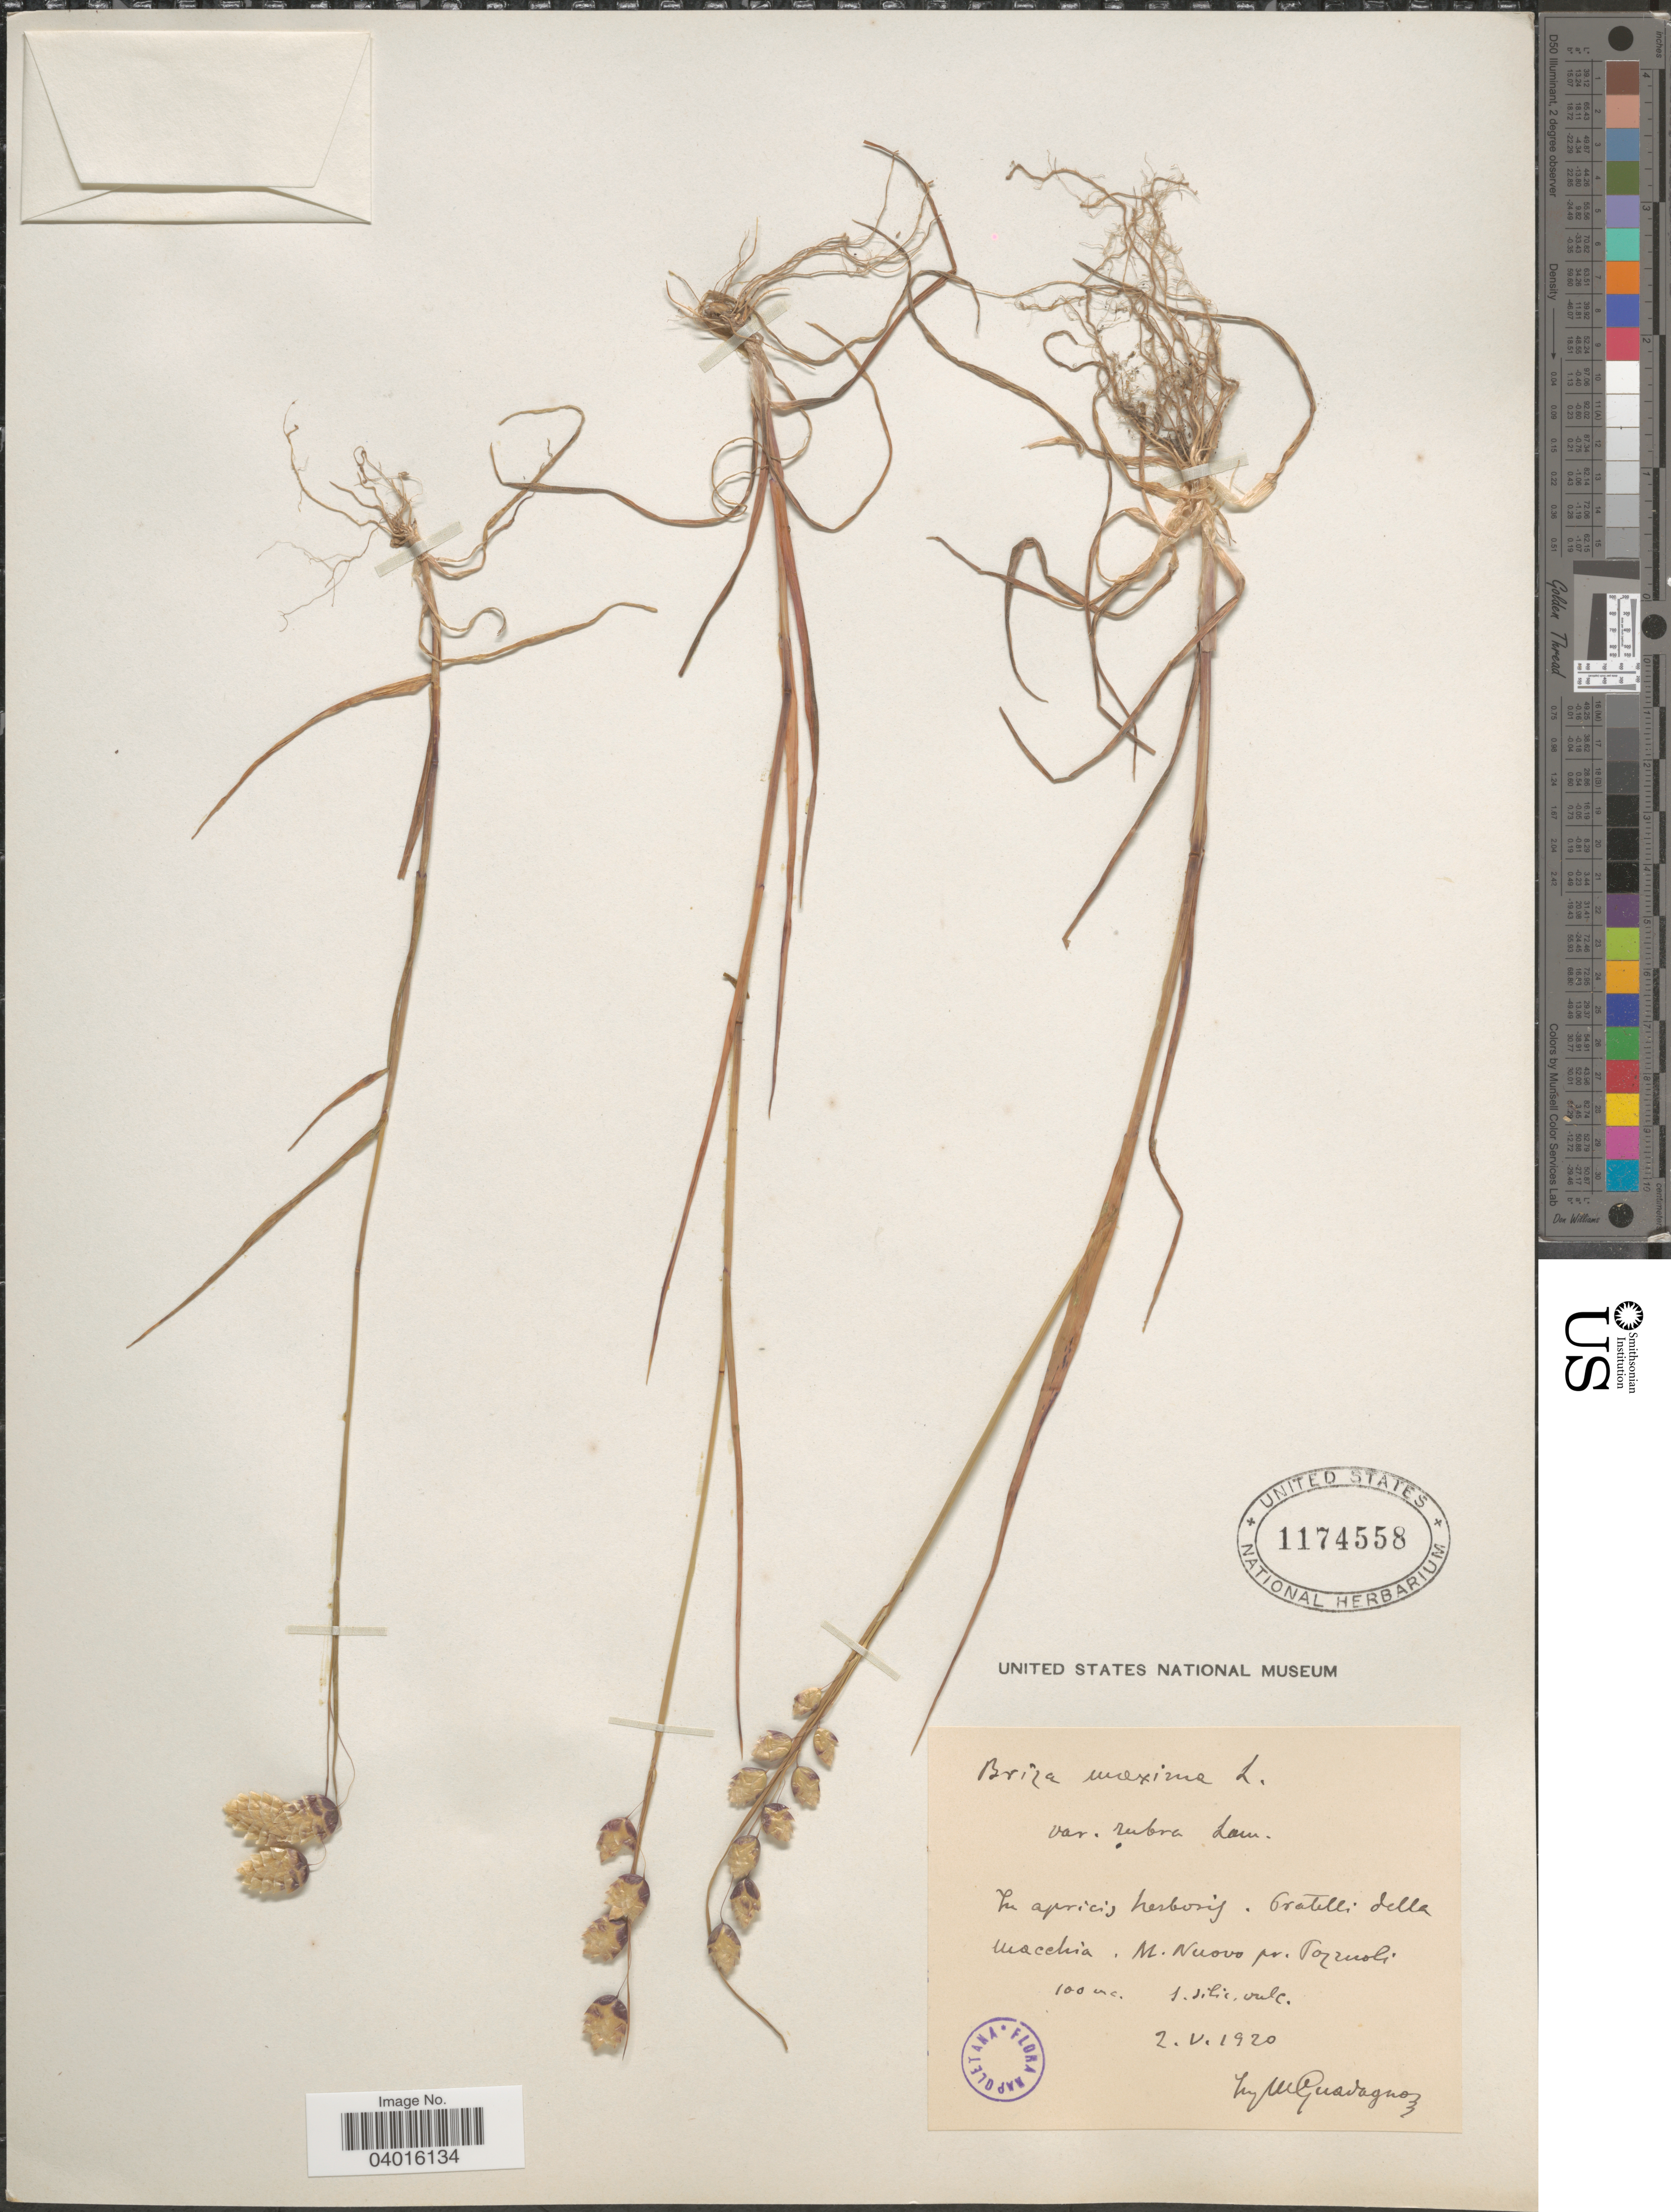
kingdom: Plantae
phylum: Tracheophyta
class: Liliopsida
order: Poales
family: Poaceae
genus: Briza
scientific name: Briza maxima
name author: L.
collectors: Urguadagnoz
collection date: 1920-05-02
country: Italy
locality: In apricis herbosis. Gratelli della Macchia. M.Nuovo pr. Pozzuoli.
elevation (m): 100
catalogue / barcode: US 1174558